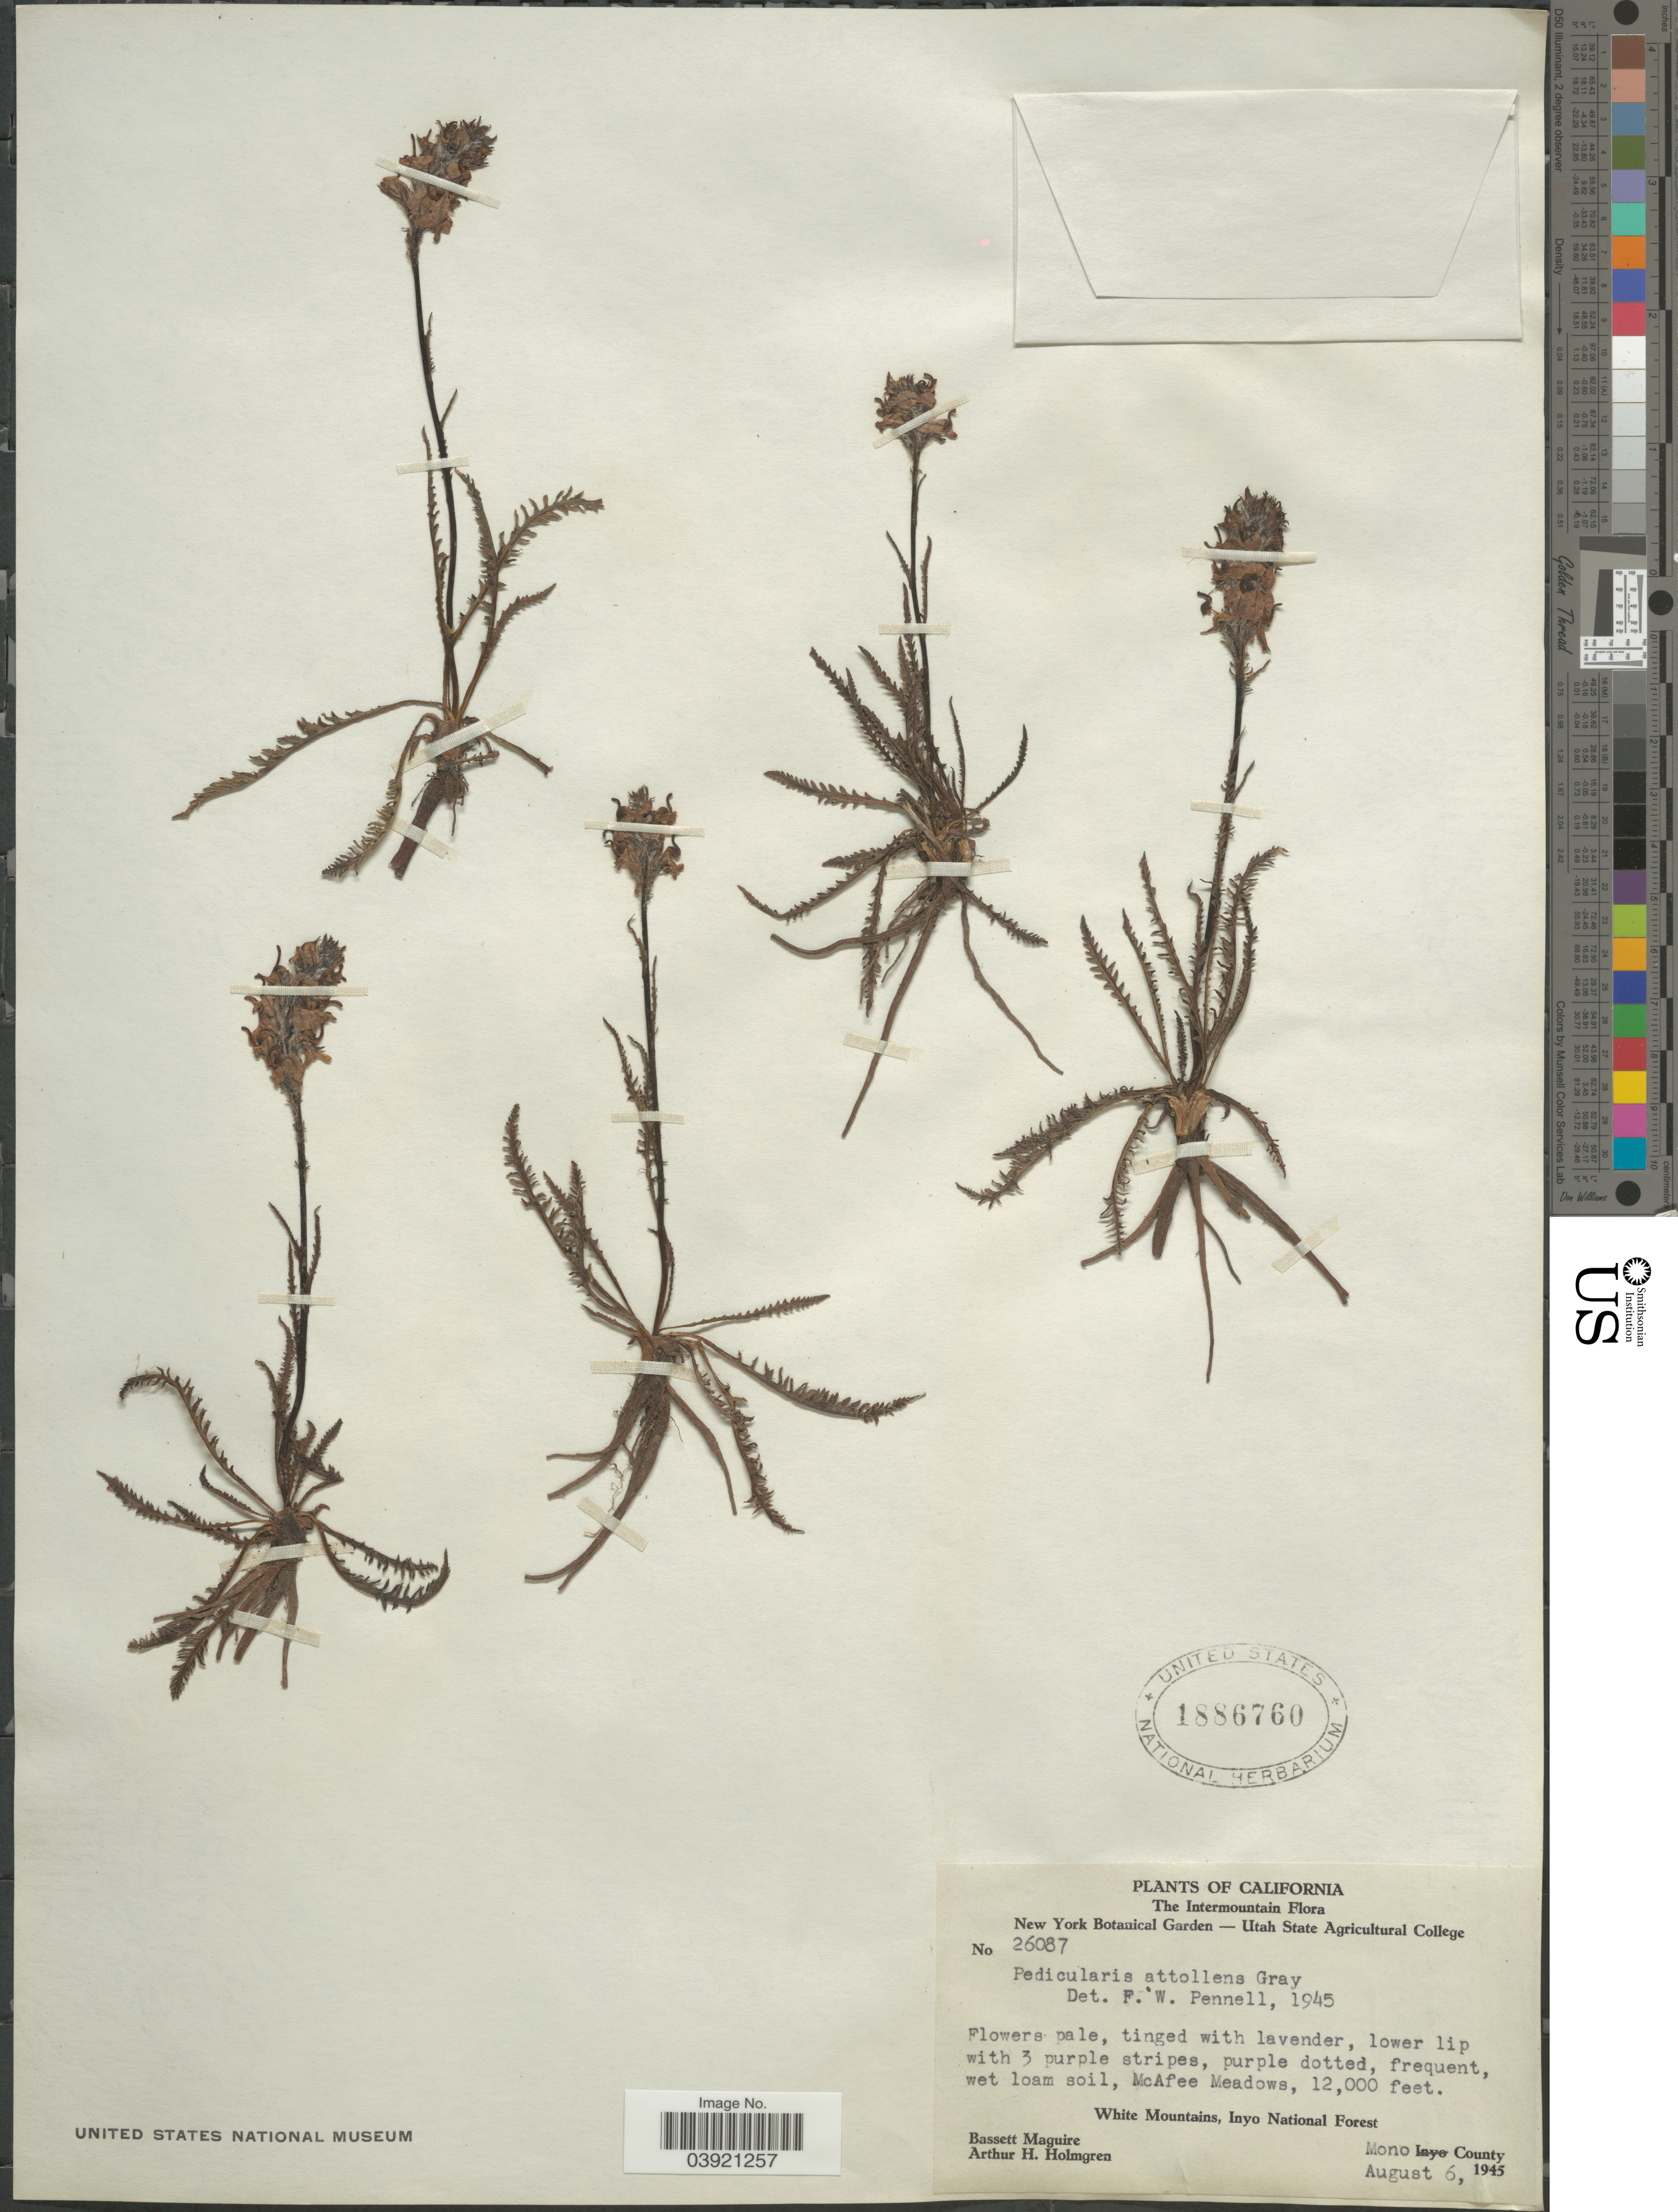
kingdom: Plantae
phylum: Tracheophyta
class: Magnoliopsida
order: Lamiales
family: Orobanchaceae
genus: Pedicularis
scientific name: Pedicularis attollens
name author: A. Gray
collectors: B. Maguire & A. H. Holmgren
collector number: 26087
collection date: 1945-08-06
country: United States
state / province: California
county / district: Mono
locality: The Intermountain. McAfee Meadows. White Mountains, Inyo National Forest. Mono County.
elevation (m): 3658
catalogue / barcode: US 1886760